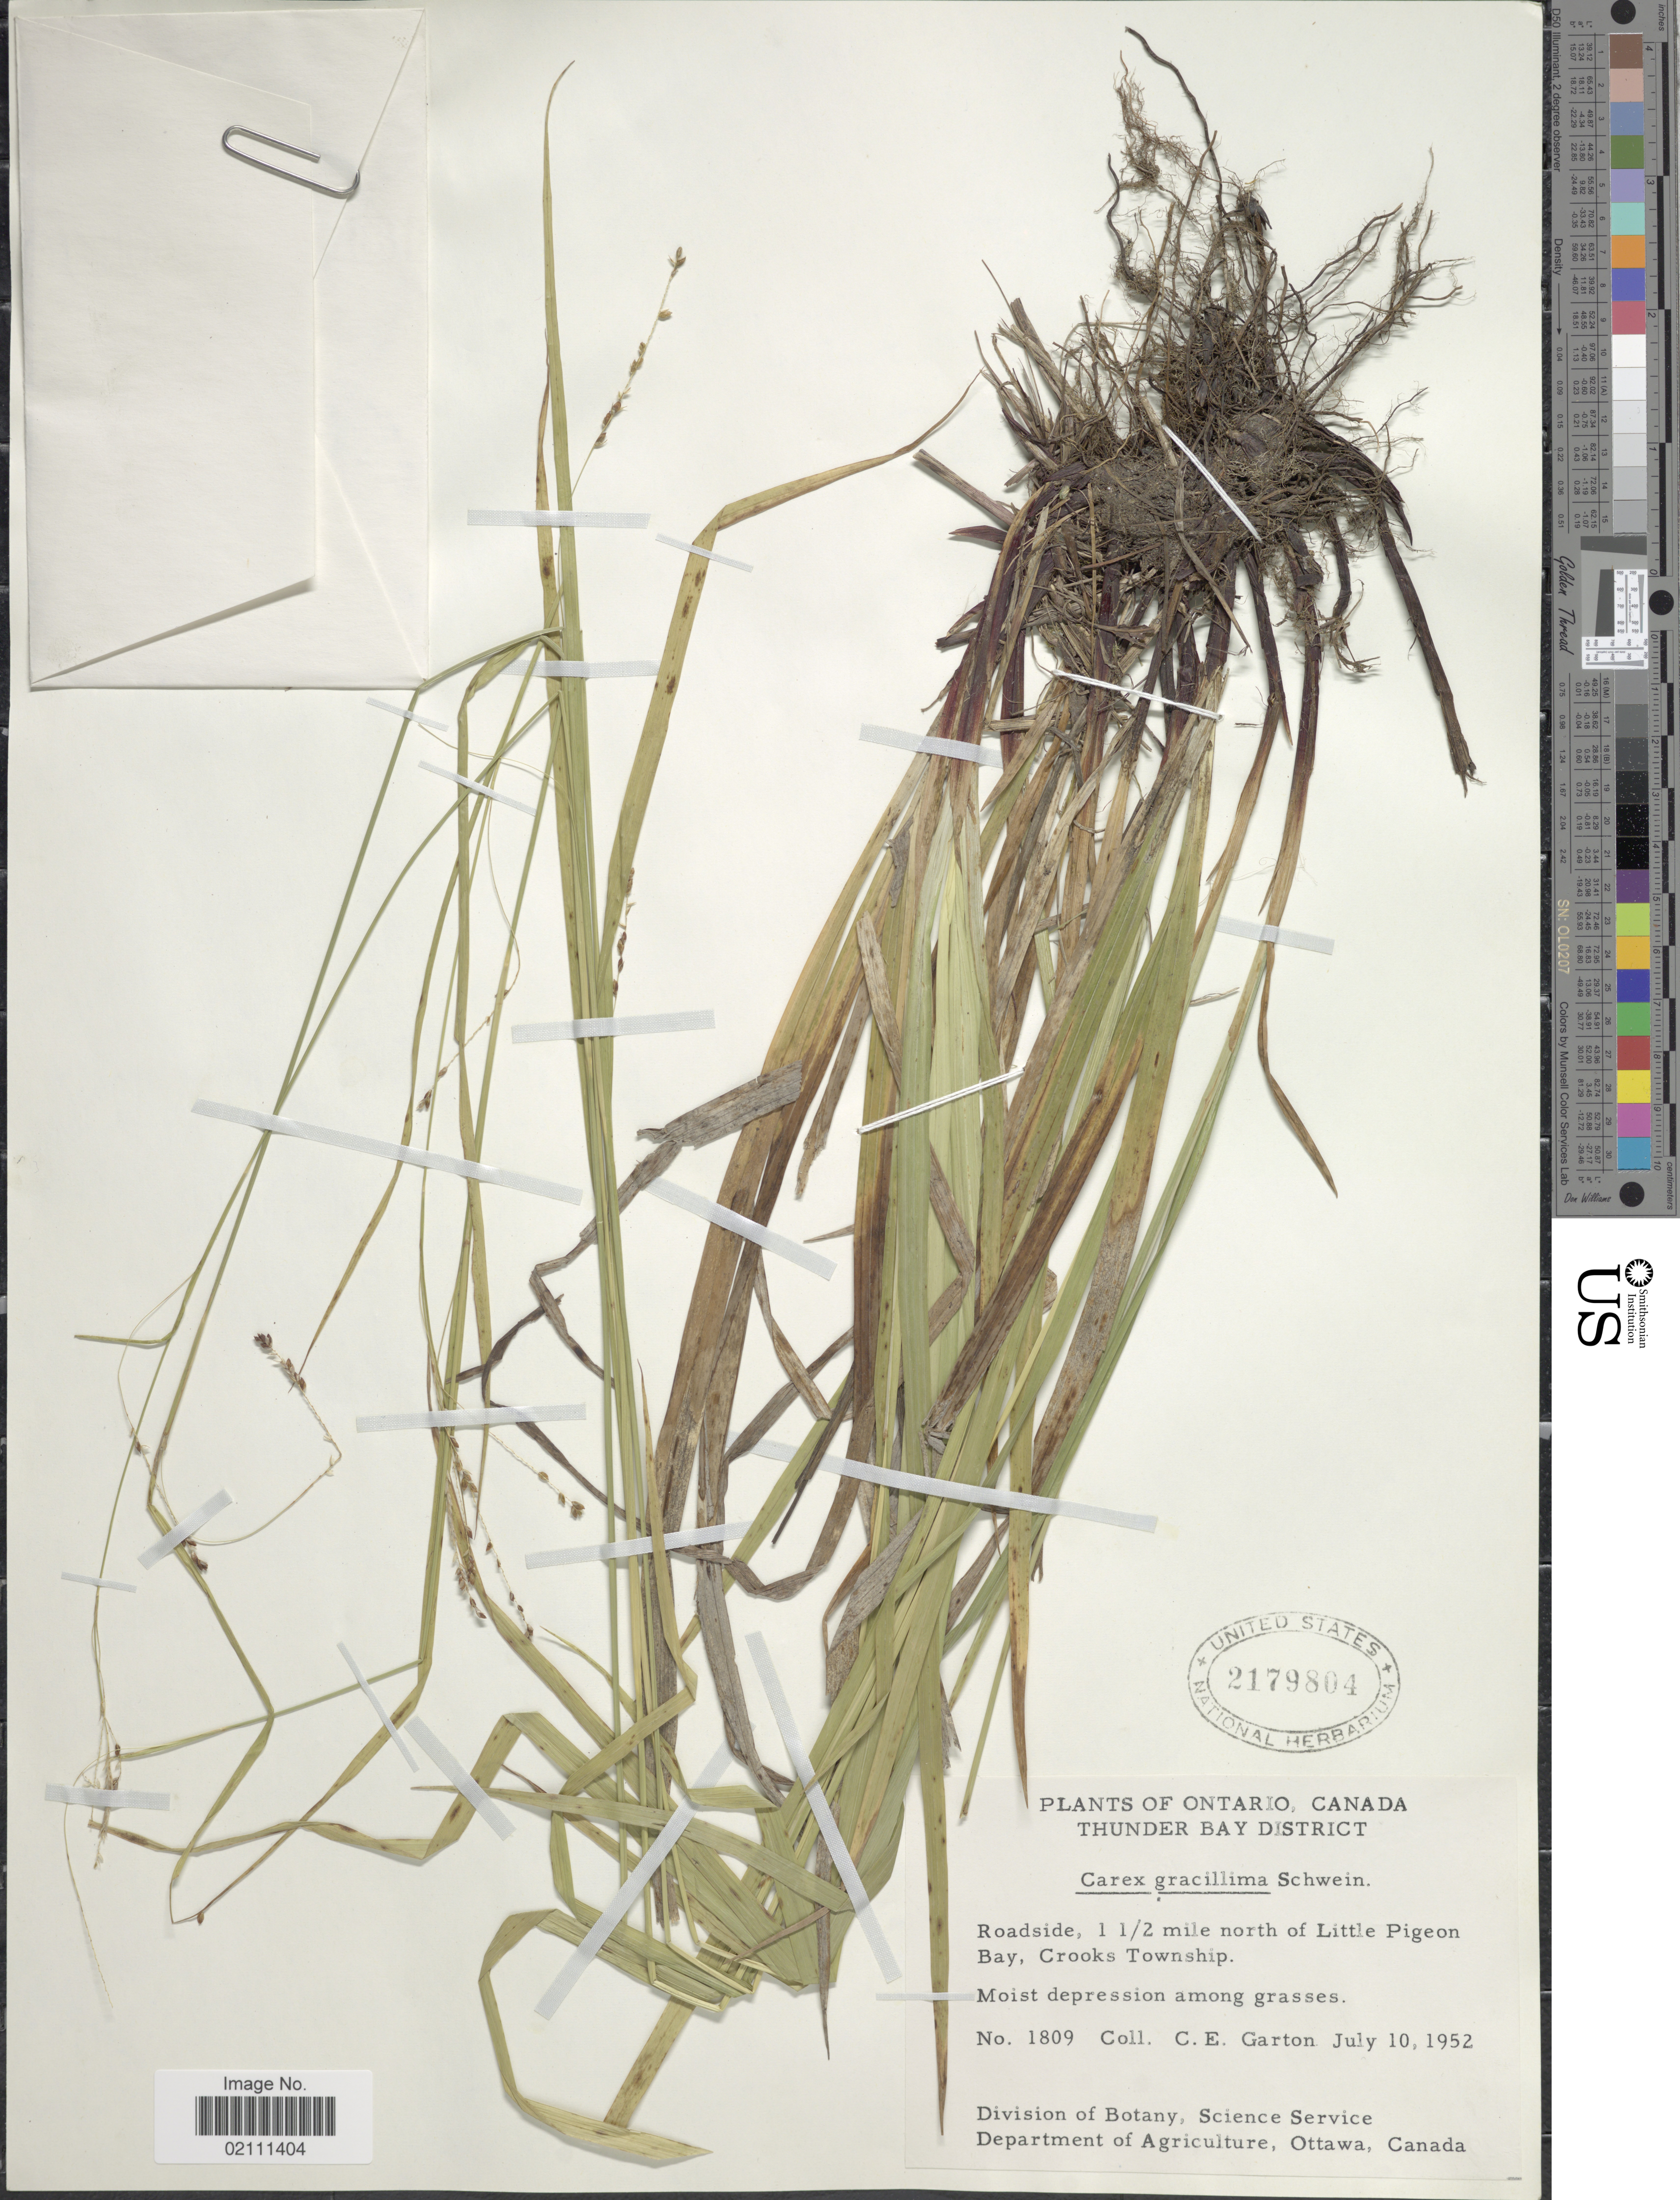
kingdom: Plantae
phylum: Tracheophyta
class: Liliopsida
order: Poales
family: Cyperaceae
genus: Carex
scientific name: Carex gracillima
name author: Schwein.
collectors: C. E. Garton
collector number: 1809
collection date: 1952-07-10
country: Canada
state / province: Ontario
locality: Thunder Bay District, Roadside, 1 1/2 mile north of Little Pigeon Bay, Crooks Township, moist depression among grasses.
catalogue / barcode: US 2179804